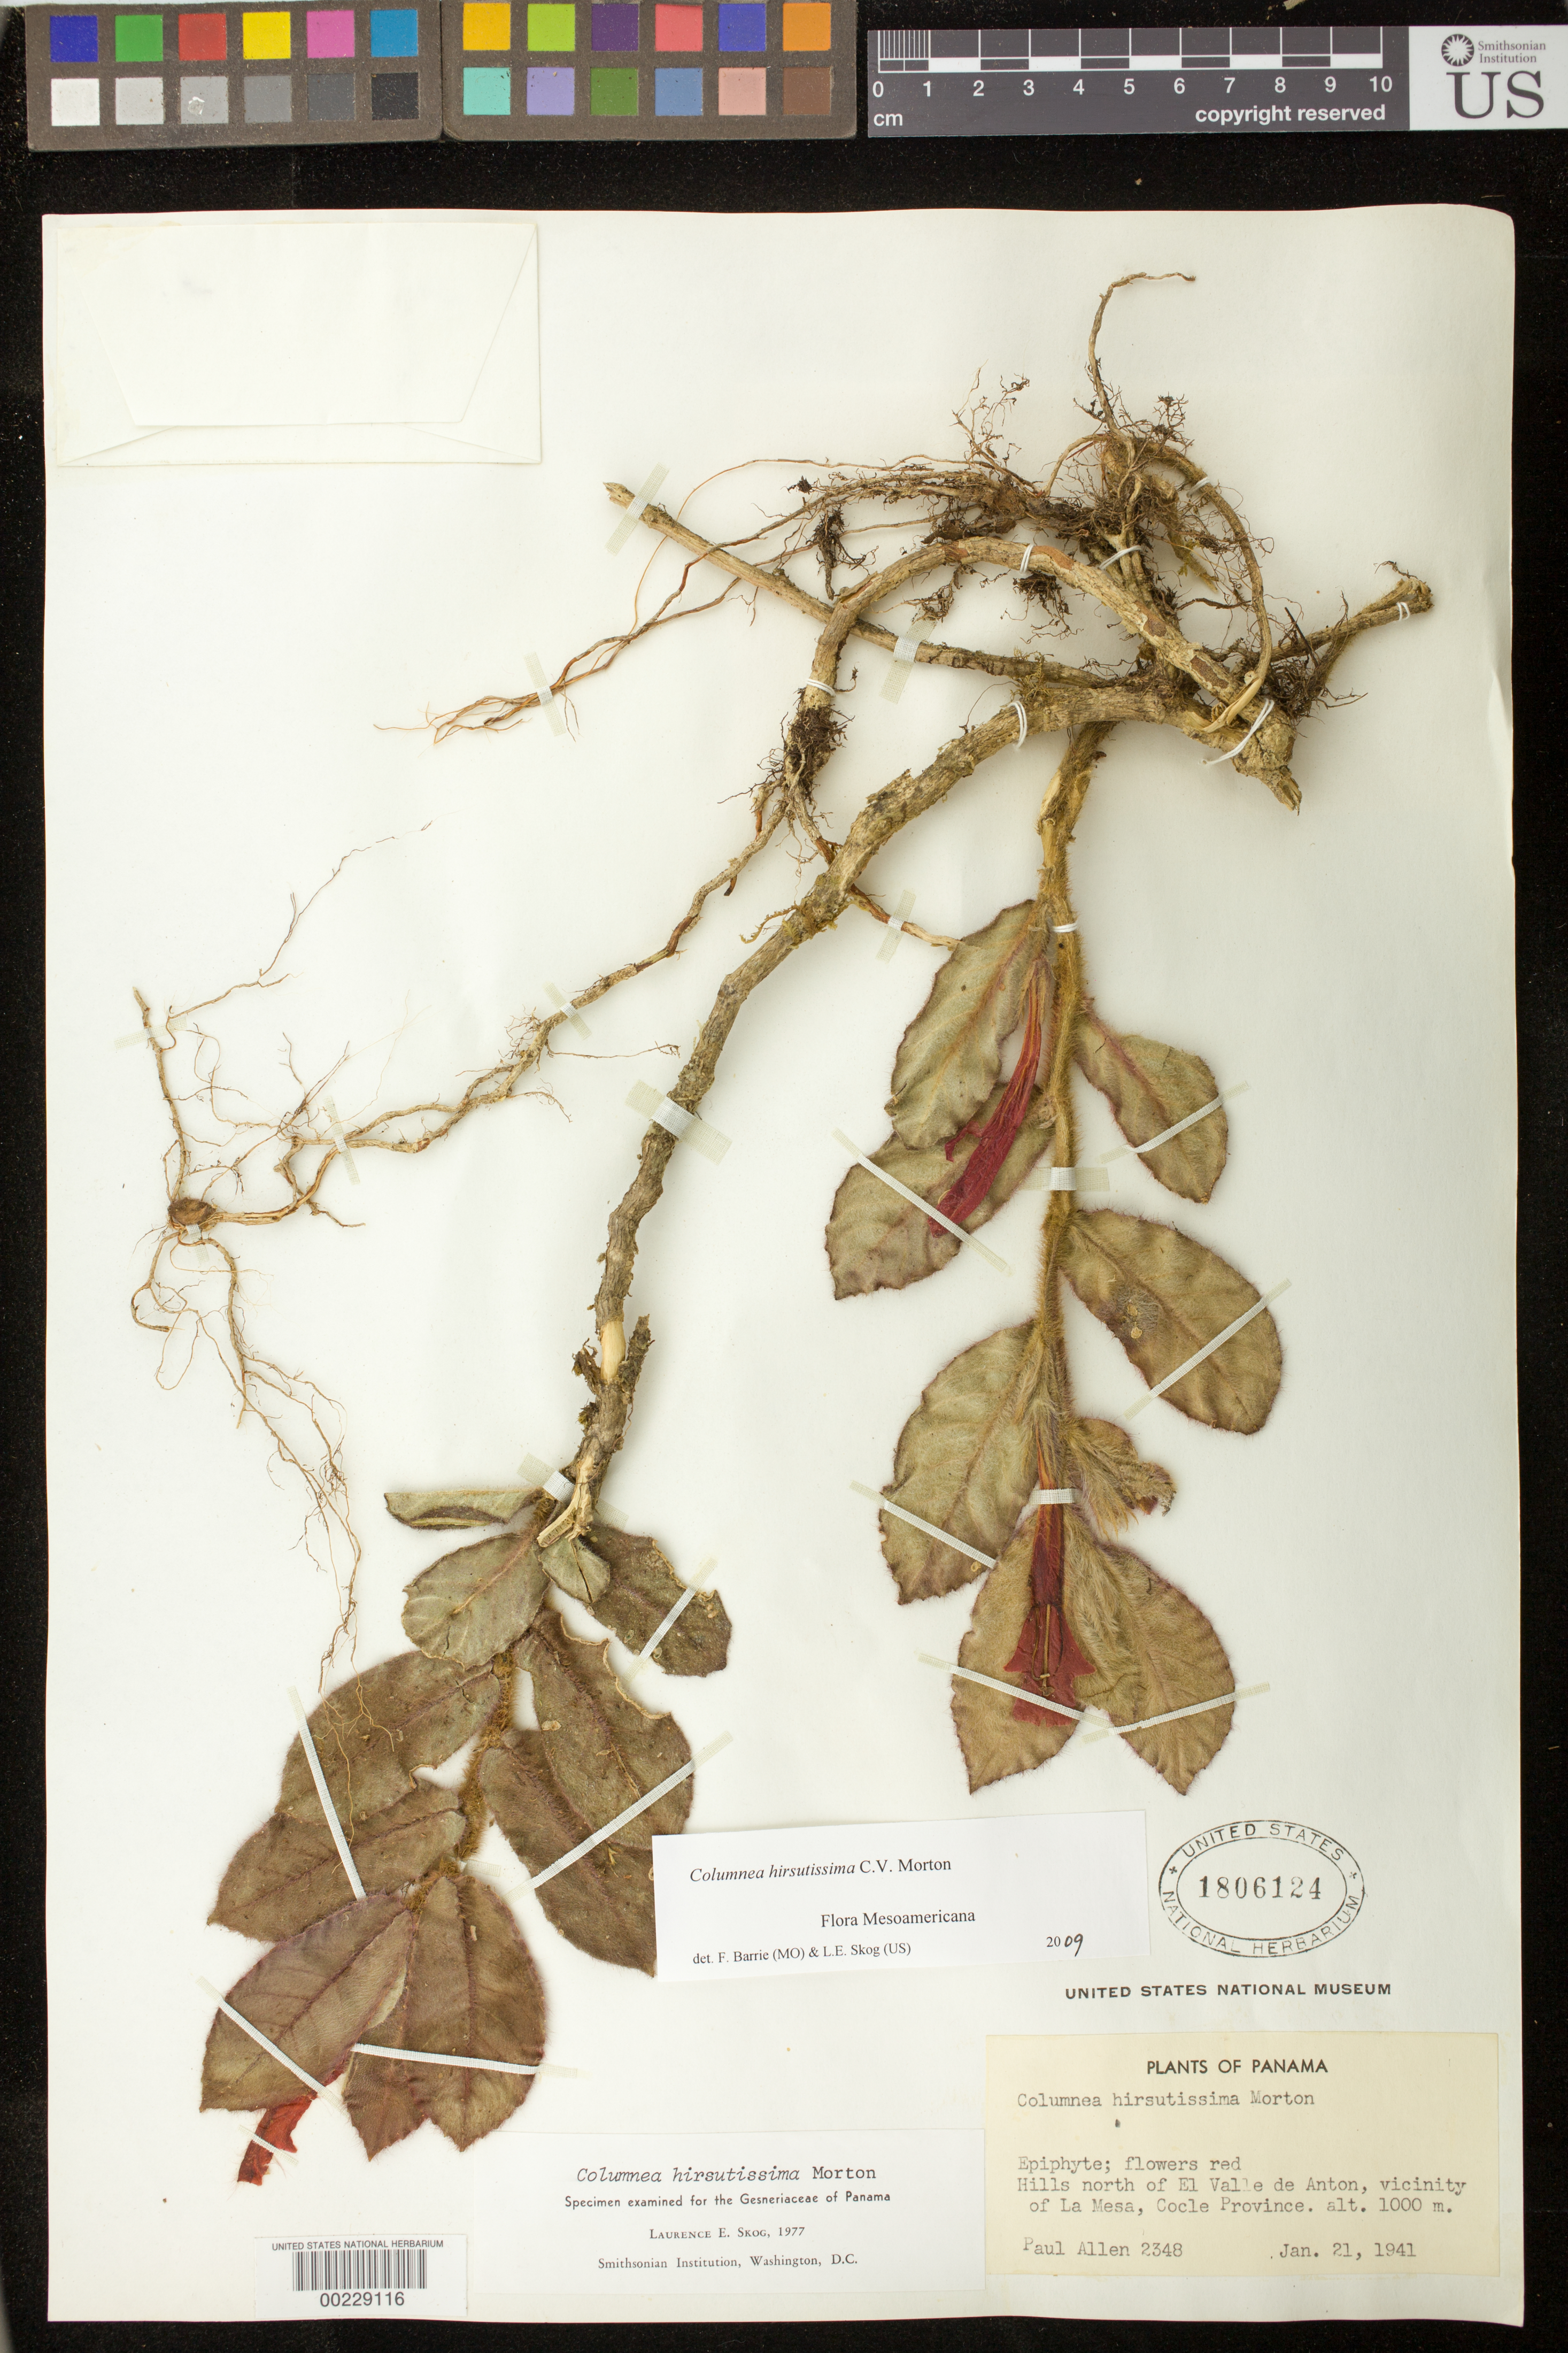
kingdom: Plantae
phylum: Tracheophyta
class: Magnoliopsida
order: Lamiales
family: Gesneriaceae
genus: Columnea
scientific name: Columnea hirsutissima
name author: C.V. Morton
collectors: P. H. Allen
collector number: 2348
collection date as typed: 21 Jan 1941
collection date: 1941-01-21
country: Panama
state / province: Coclé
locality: Hills N of El Valle de Anton, vicinity of La Mesa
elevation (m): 1000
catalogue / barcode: US 1806124